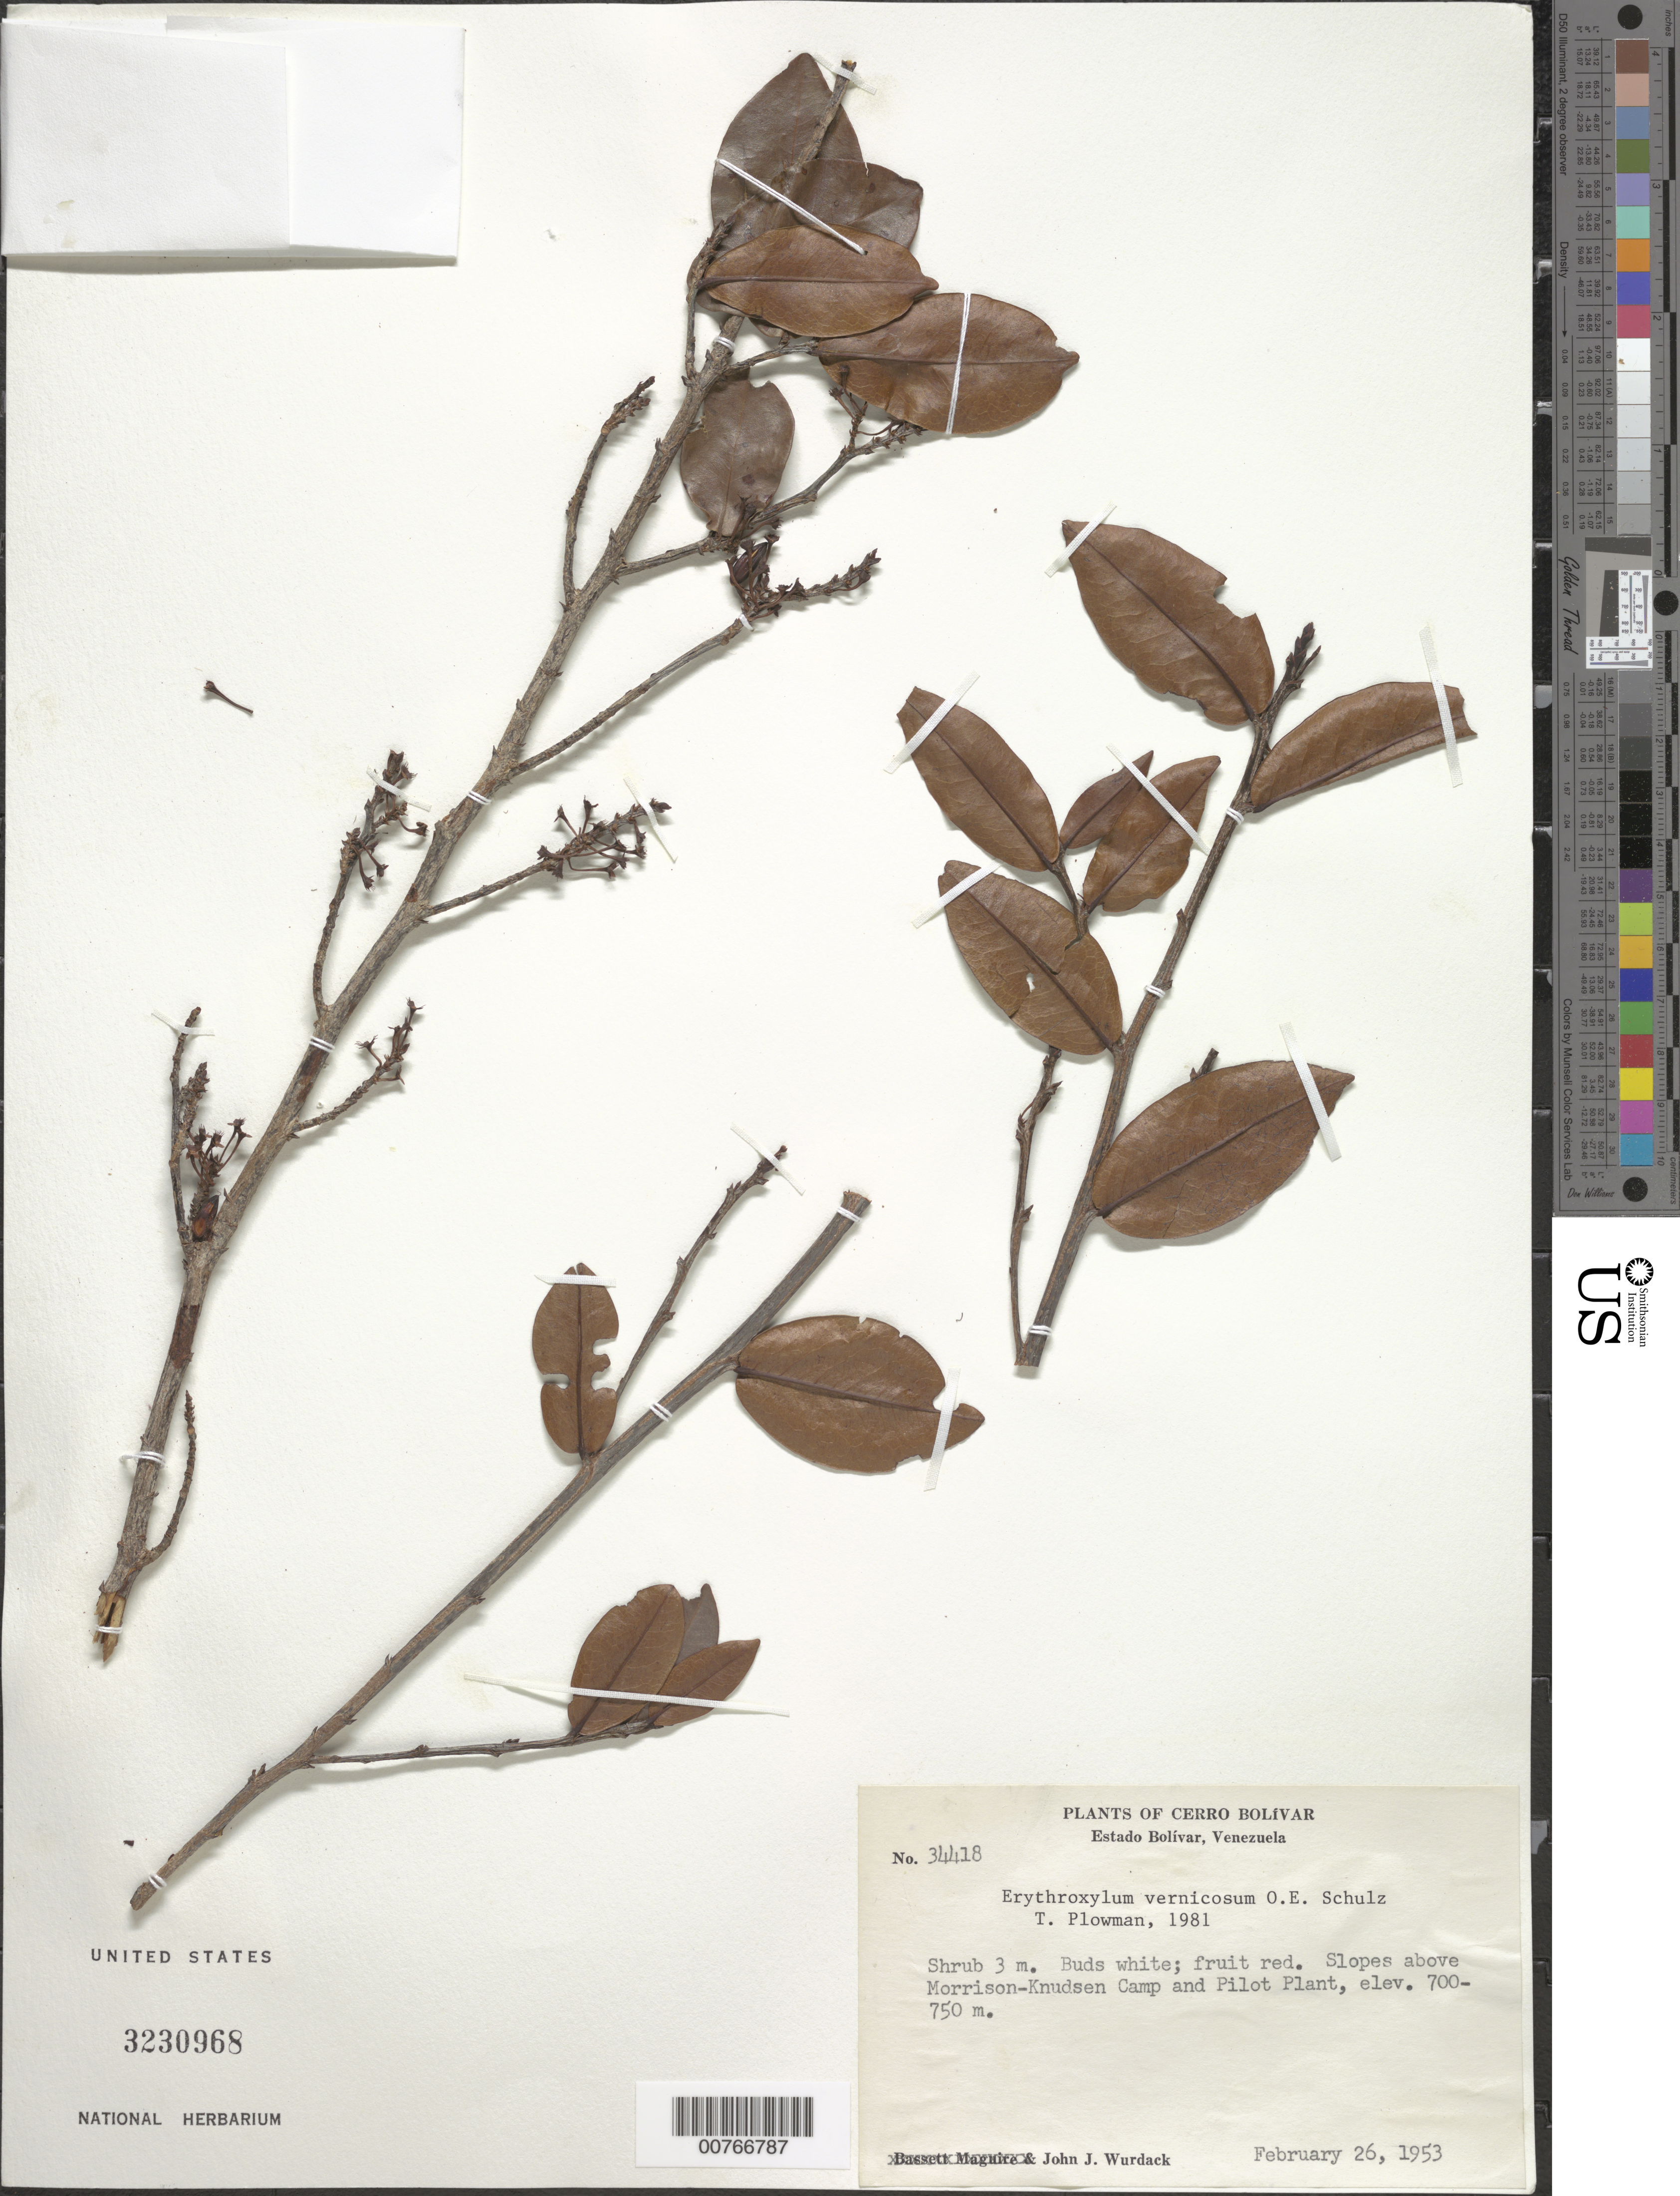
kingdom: Plantae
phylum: Tracheophyta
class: Magnoliopsida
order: Malpighiales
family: Erythroxylaceae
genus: Erythroxylum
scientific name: Erythroxylum vernicosum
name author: O.E. Schulz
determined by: Plowman, Timothy C.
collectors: J. J. Wurdack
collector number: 34418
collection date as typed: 26-Feb-53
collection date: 1953-02-26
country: Venezuela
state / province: Bolívar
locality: Morrison-Knudsen Camp to Pilot Plant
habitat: Slopes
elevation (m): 750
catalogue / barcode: US 3230968